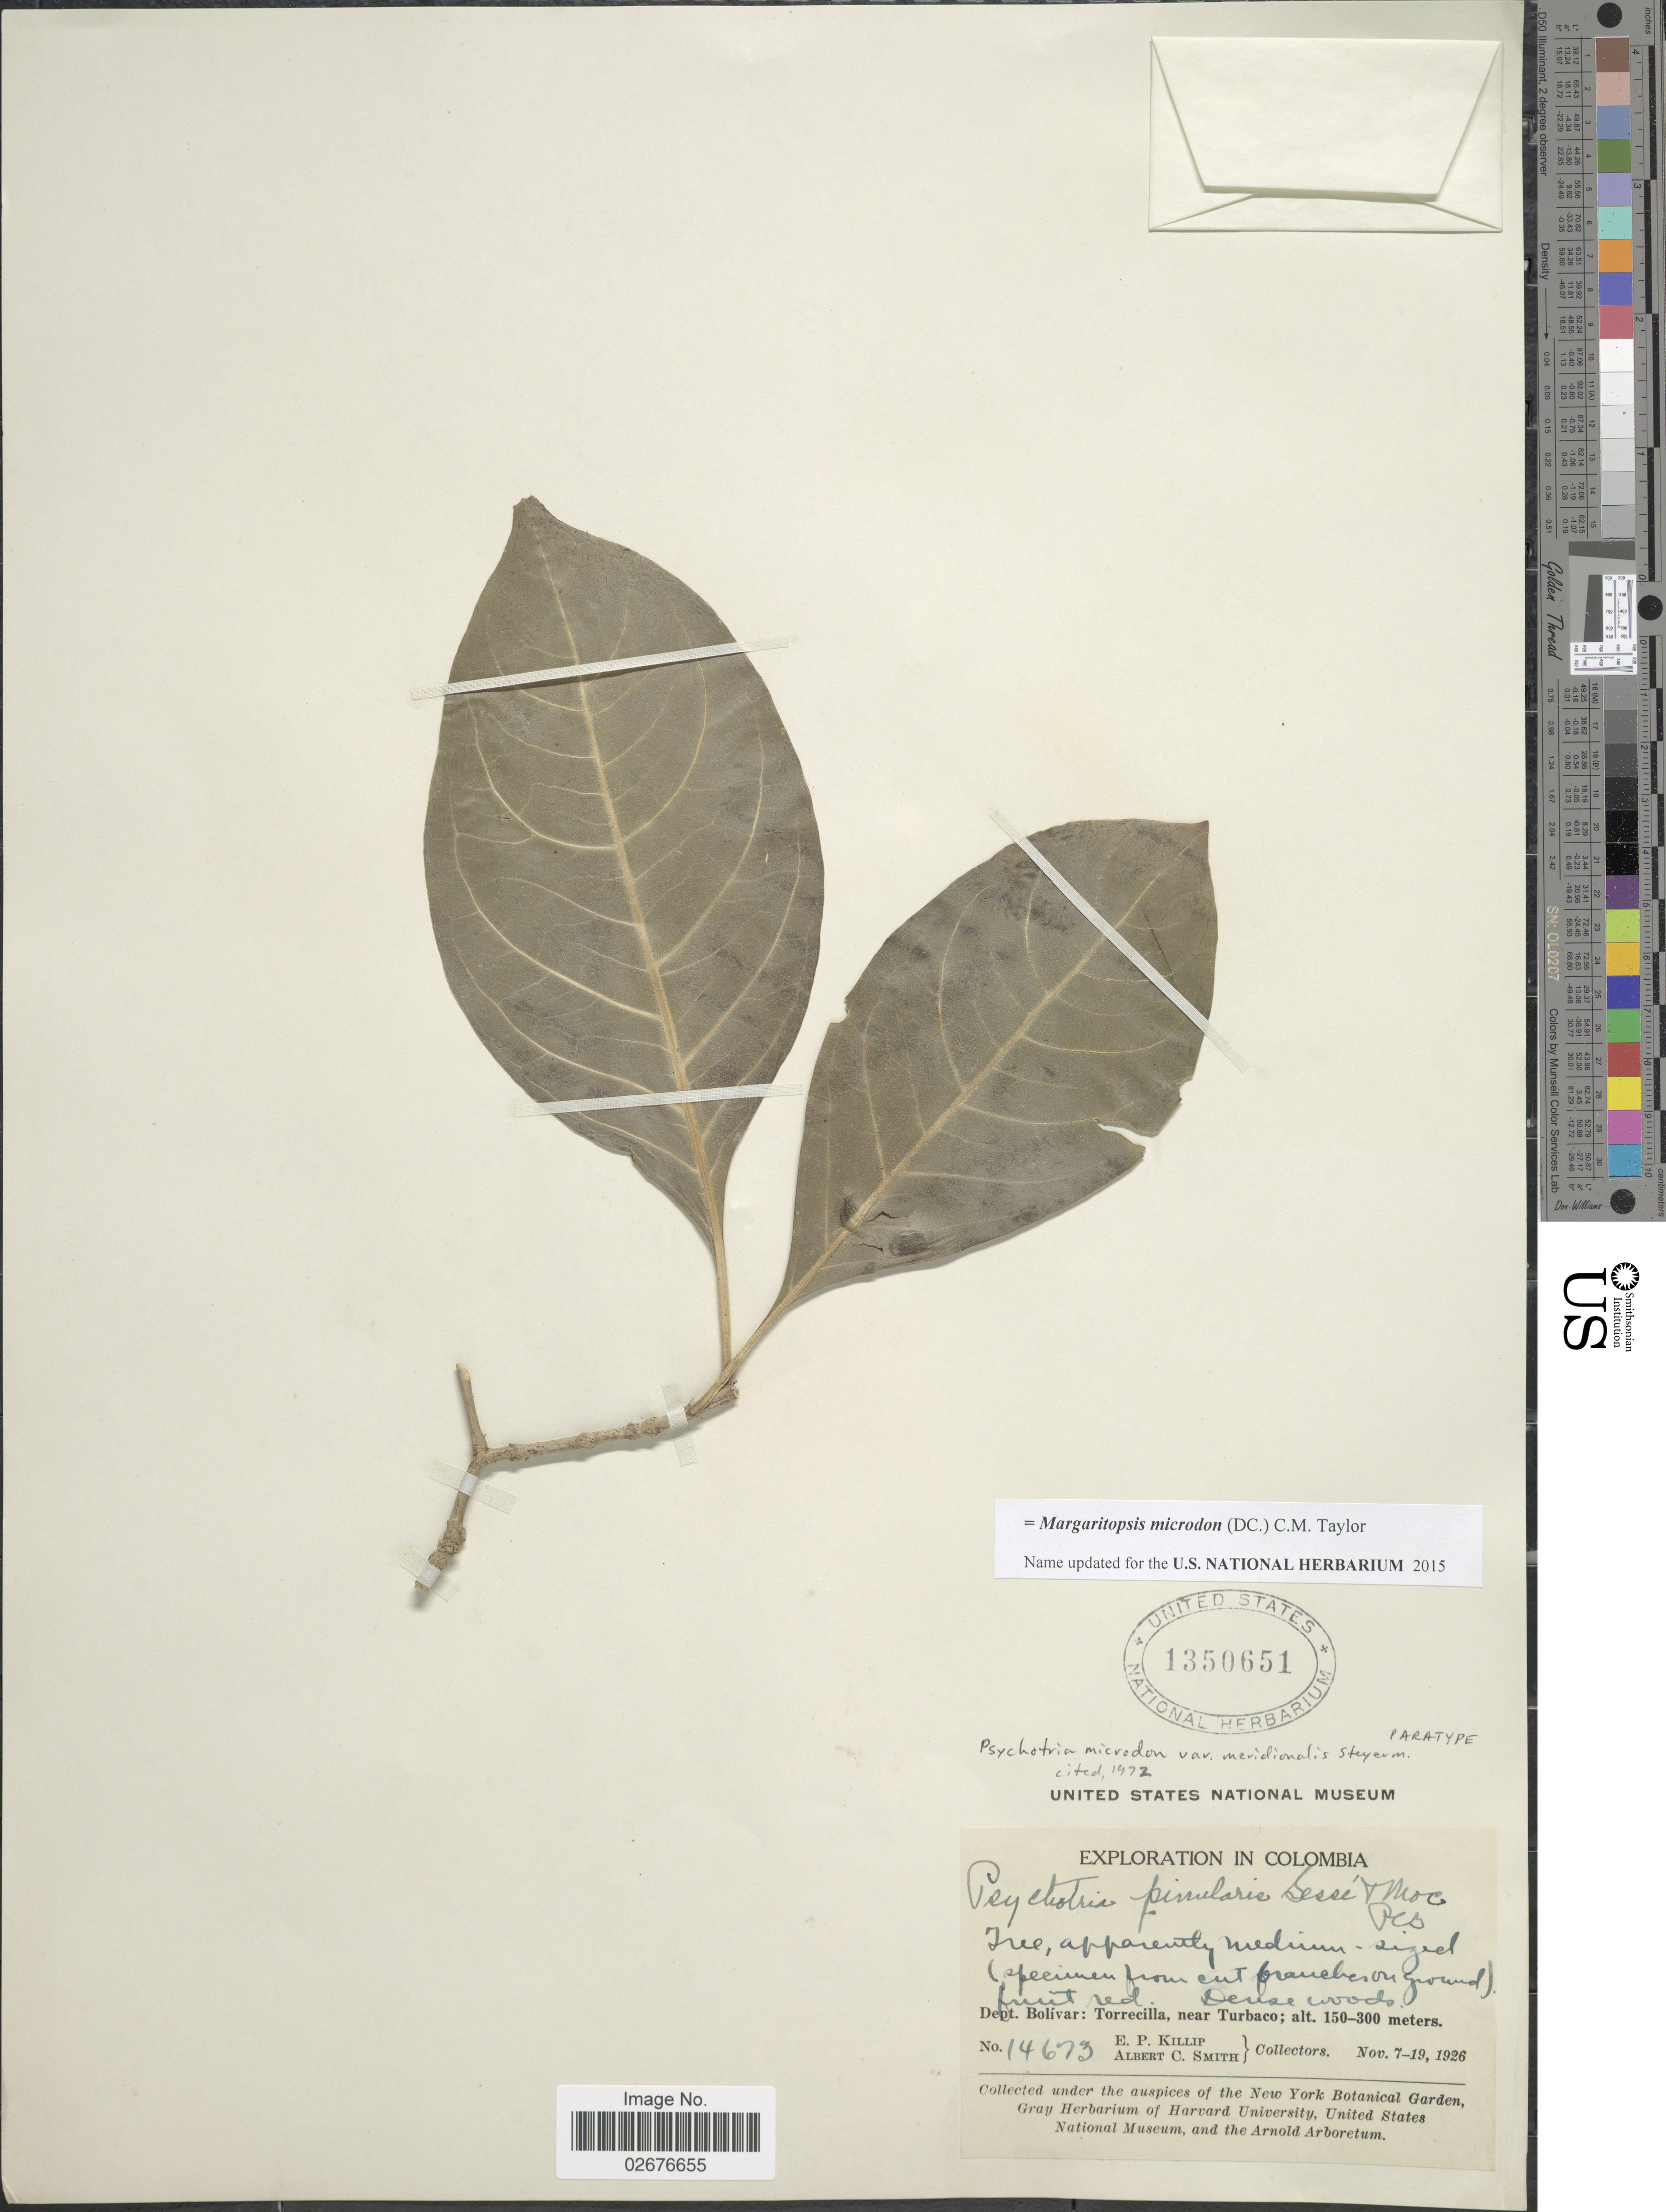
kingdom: Plantae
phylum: Tracheophyta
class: Magnoliopsida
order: Gentianales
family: Rubiaceae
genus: Margaritopsis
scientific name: Margaritopsis microdon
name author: (DC.) C.M. Taylor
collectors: E. P. Killip & A. C. Smith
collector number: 14673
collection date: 1926-11-07/1926-11-19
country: Colombia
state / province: Bolívar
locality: Torrecilla, near Turbaco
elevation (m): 150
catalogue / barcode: US 1350651